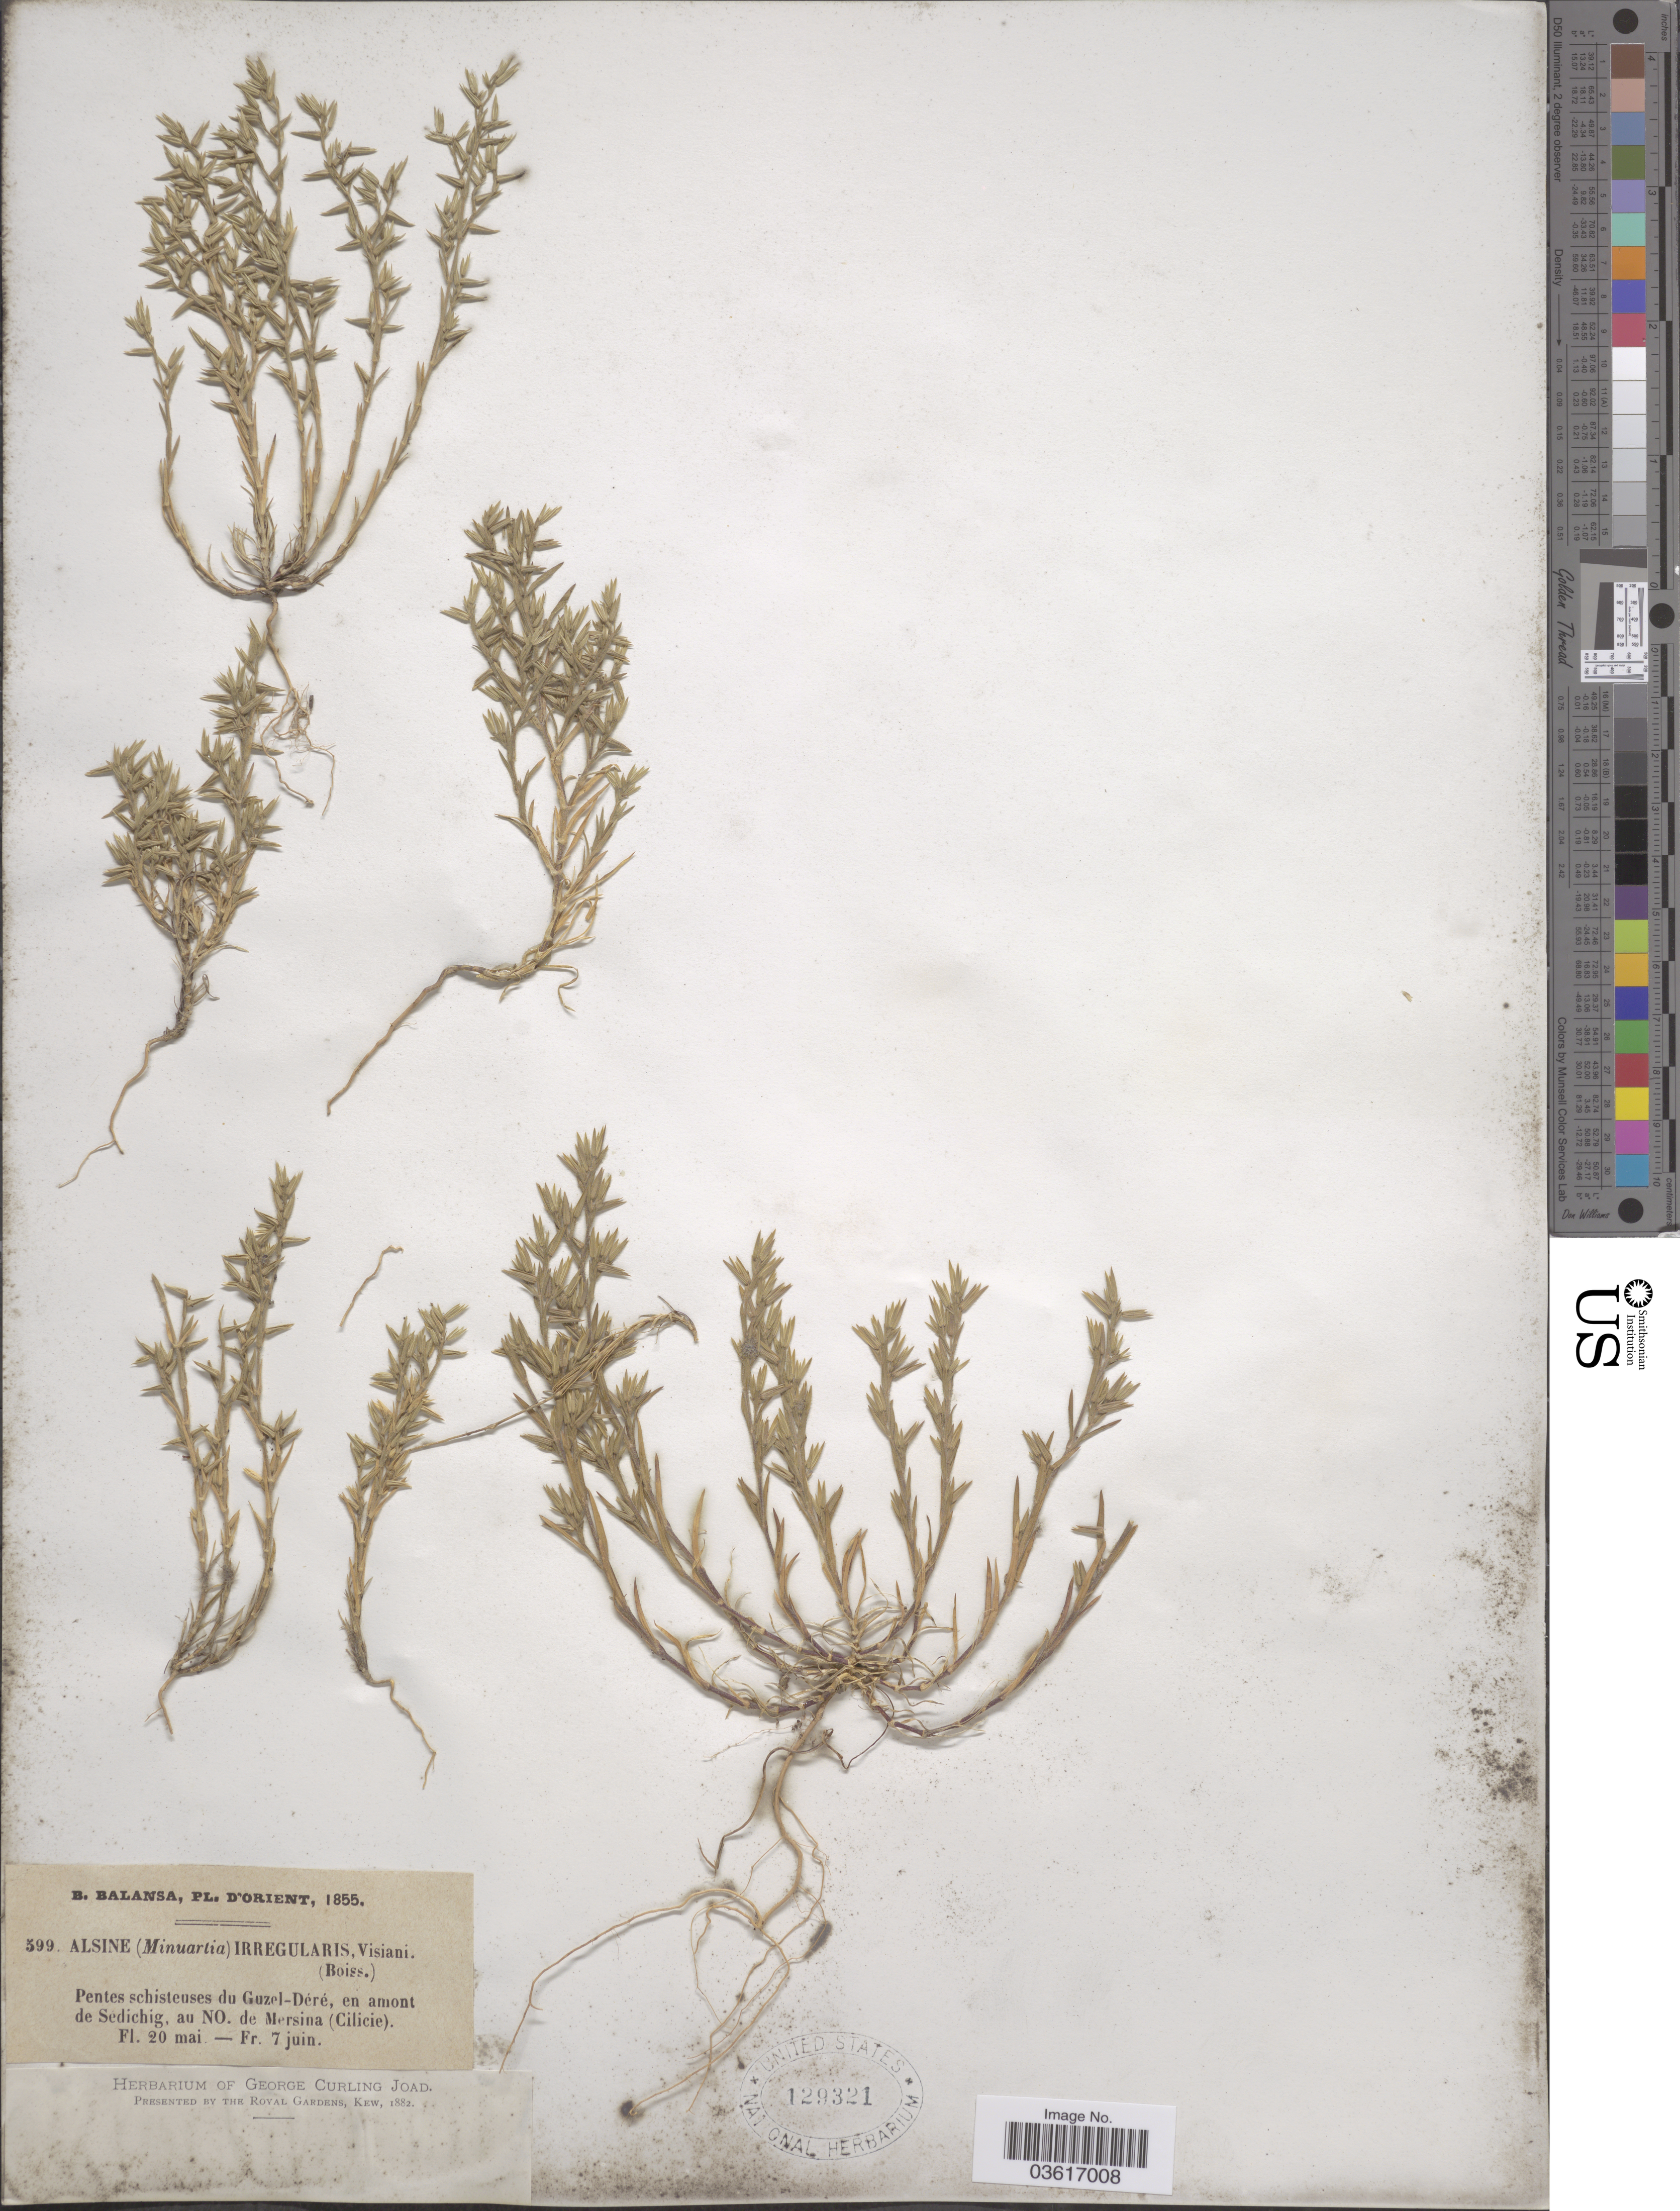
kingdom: Plantae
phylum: Tracheophyta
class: Magnoliopsida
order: Caryophyllales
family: Caryophyllaceae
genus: Minuartia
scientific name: Minuartia globulosa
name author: (Labill.) Schinz & Thell.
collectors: B. Balansa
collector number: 399*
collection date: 1855-05-20/1855-06-07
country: Turkey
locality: D'Orient. Guzel-Déré, en amont de Sedichig, au NO. de Mersina (Cilicie).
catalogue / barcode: US 129321